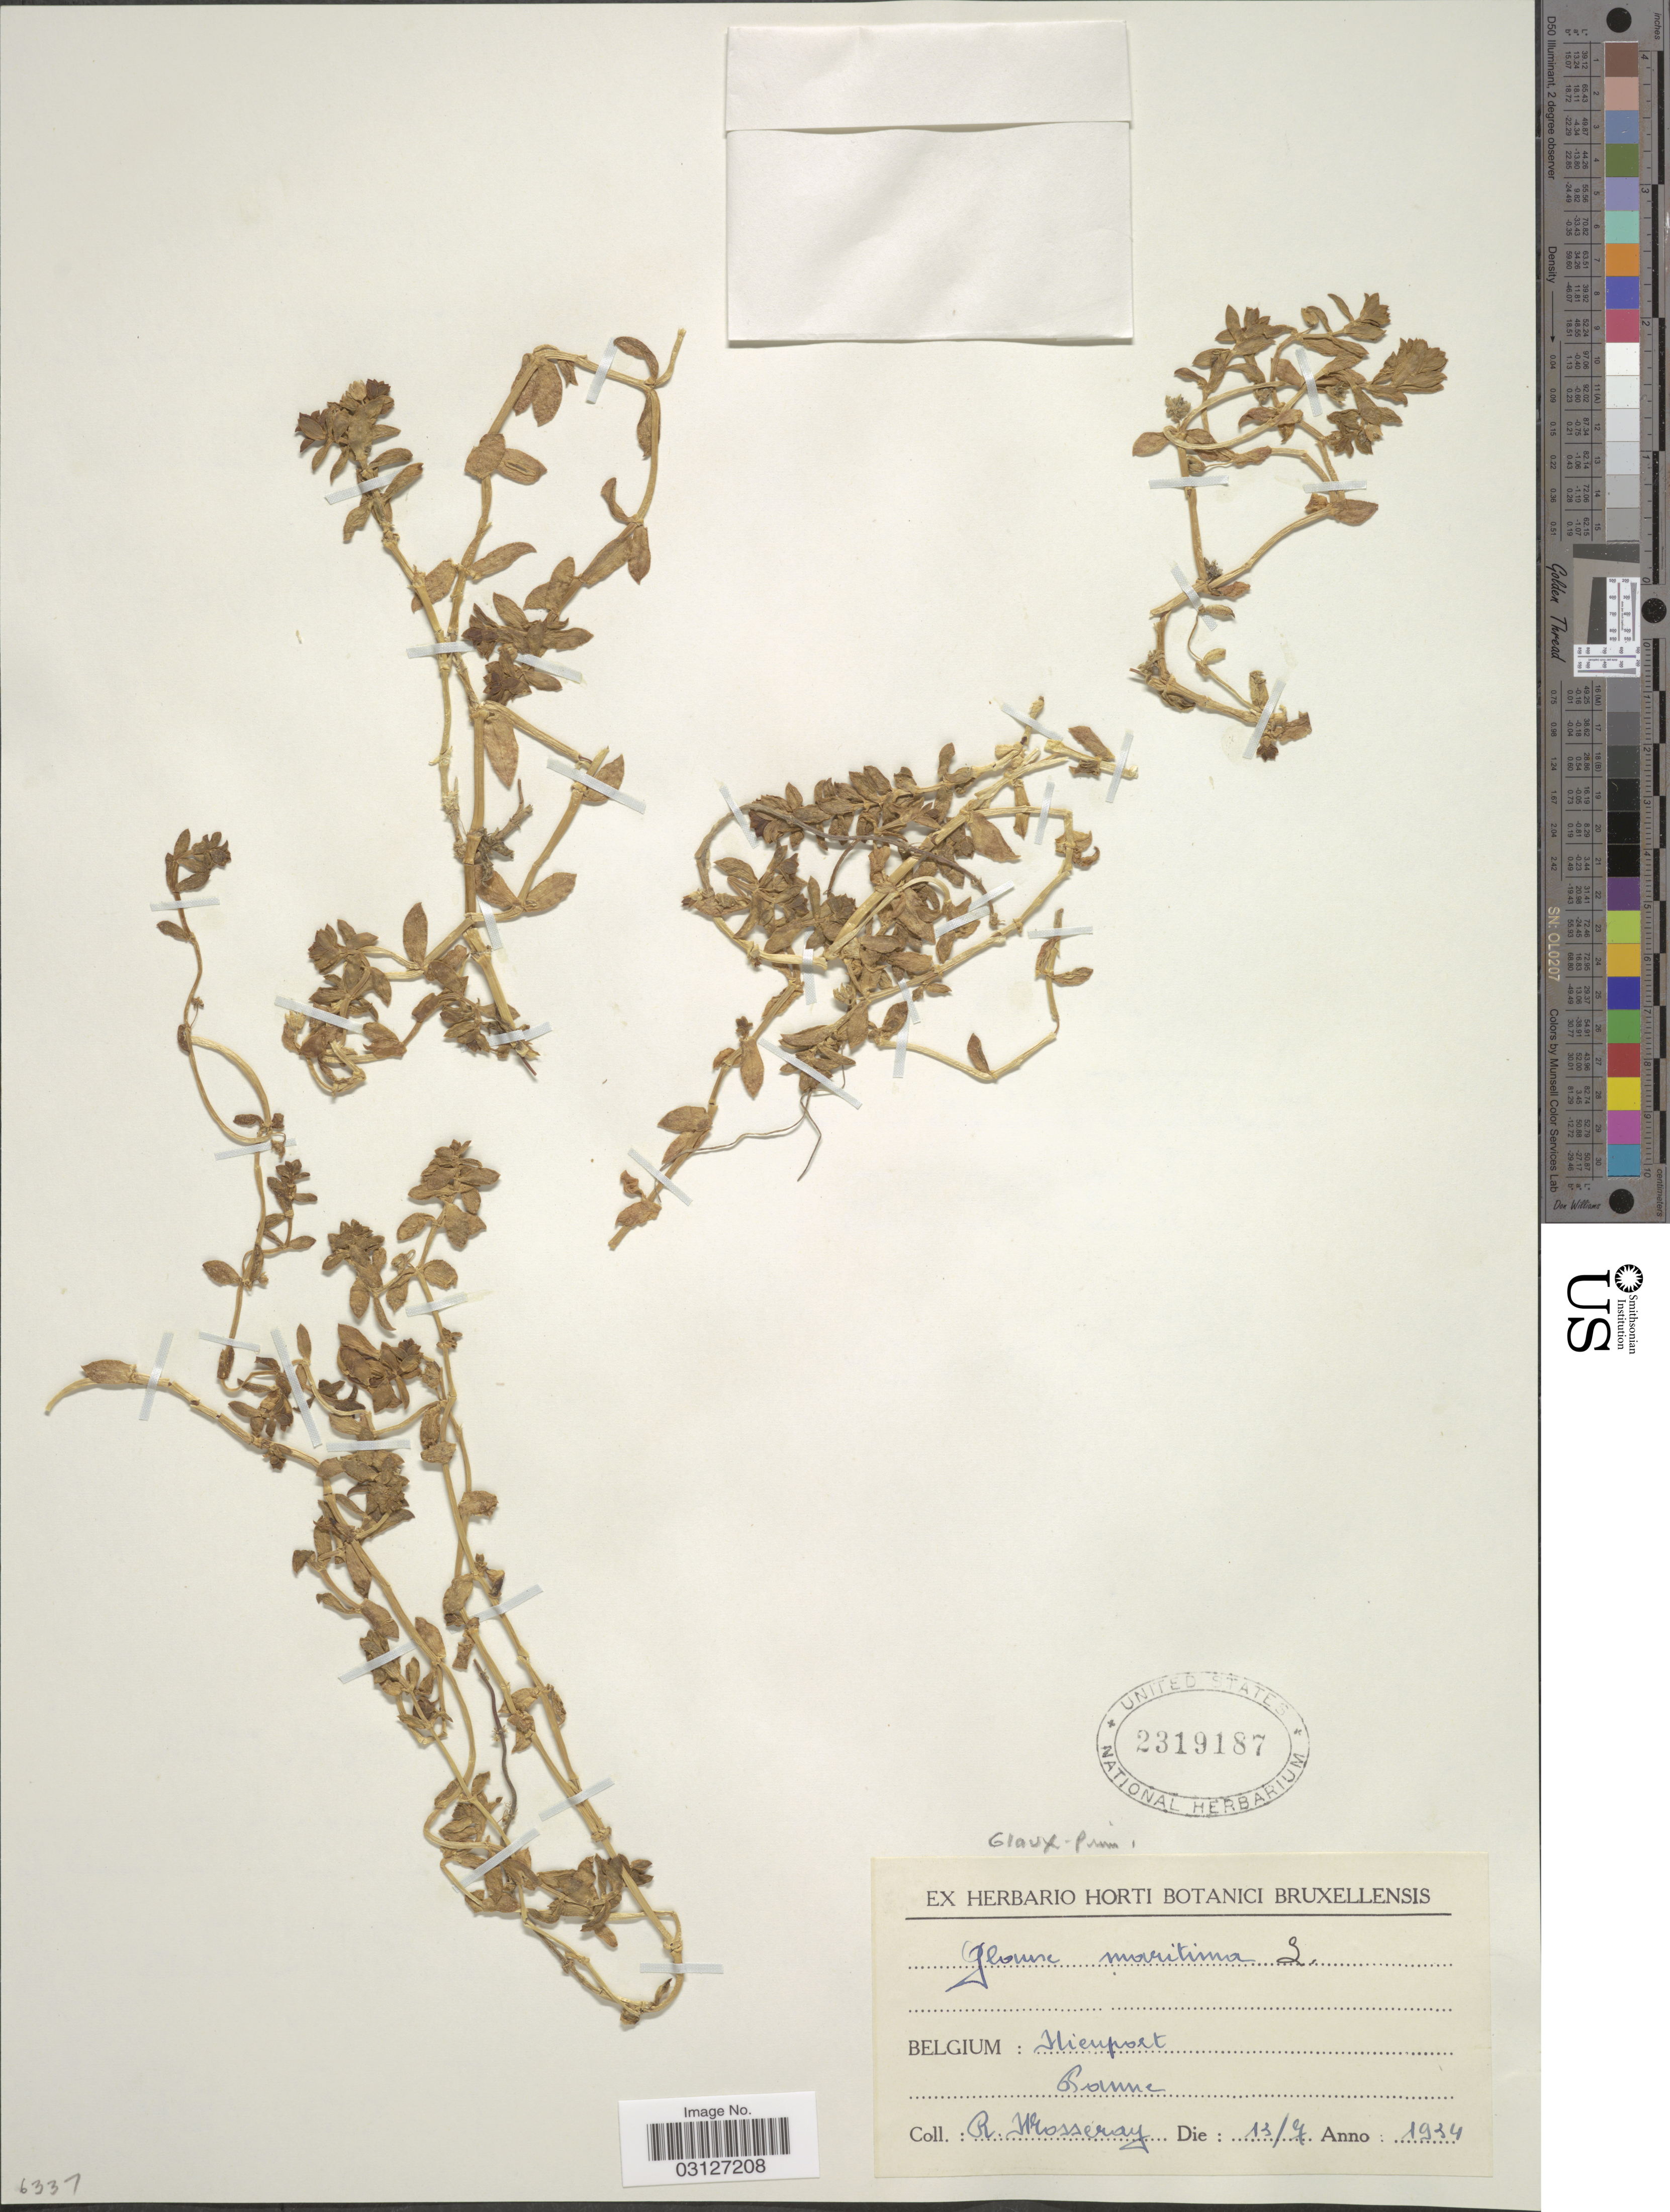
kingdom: Plantae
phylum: Tracheophyta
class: Magnoliopsida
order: Ericales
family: Primulaceae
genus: Glaux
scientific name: Glaux maritima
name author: L.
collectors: R. Mosseray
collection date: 1934-07-13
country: Belgium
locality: Hienport, Pomme.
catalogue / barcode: US 2319187